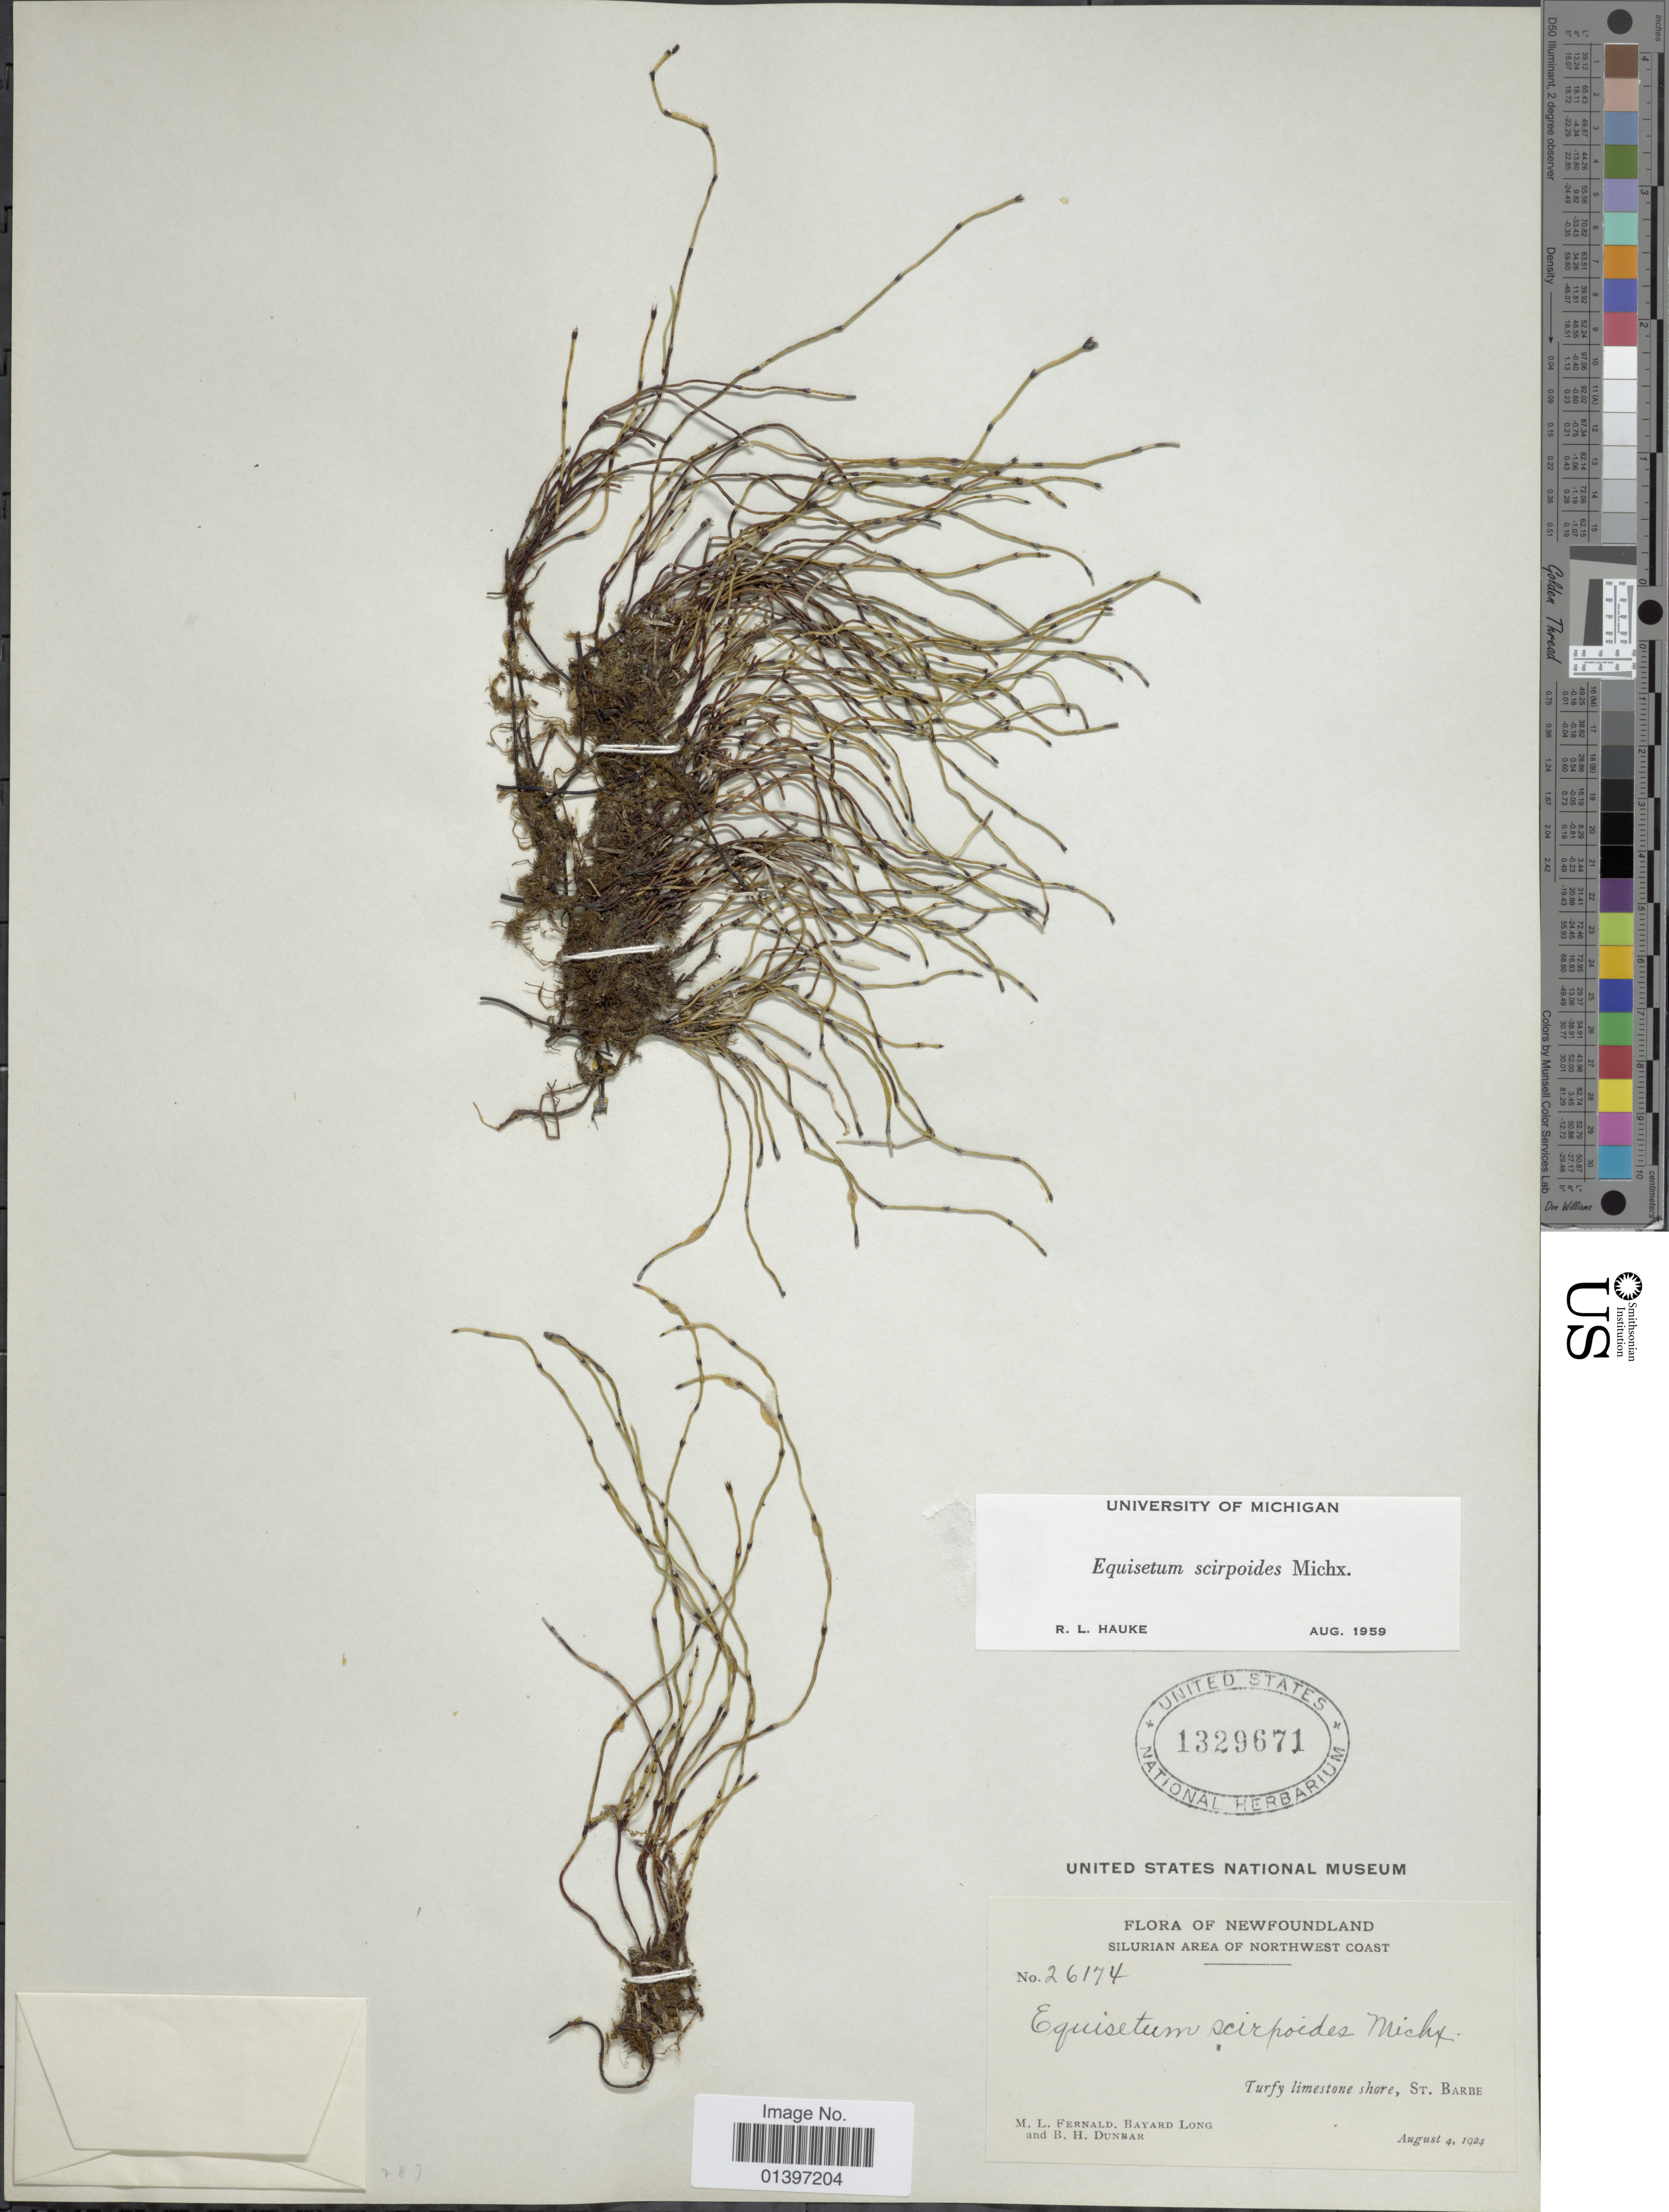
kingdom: Plantae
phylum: Tracheophyta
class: Polypodiopsida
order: Equisetales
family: Equisetaceae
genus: Equisetum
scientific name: Equisetum scirpoides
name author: Michx.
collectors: M. L. Fernald, B. Long & B. Dunbar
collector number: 26174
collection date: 1924-08-04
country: Canada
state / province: Newfoundland and Labrador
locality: Silurian Area of Northwest Coast, Turfy limestone shore, St. Barbe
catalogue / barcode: US 1329671